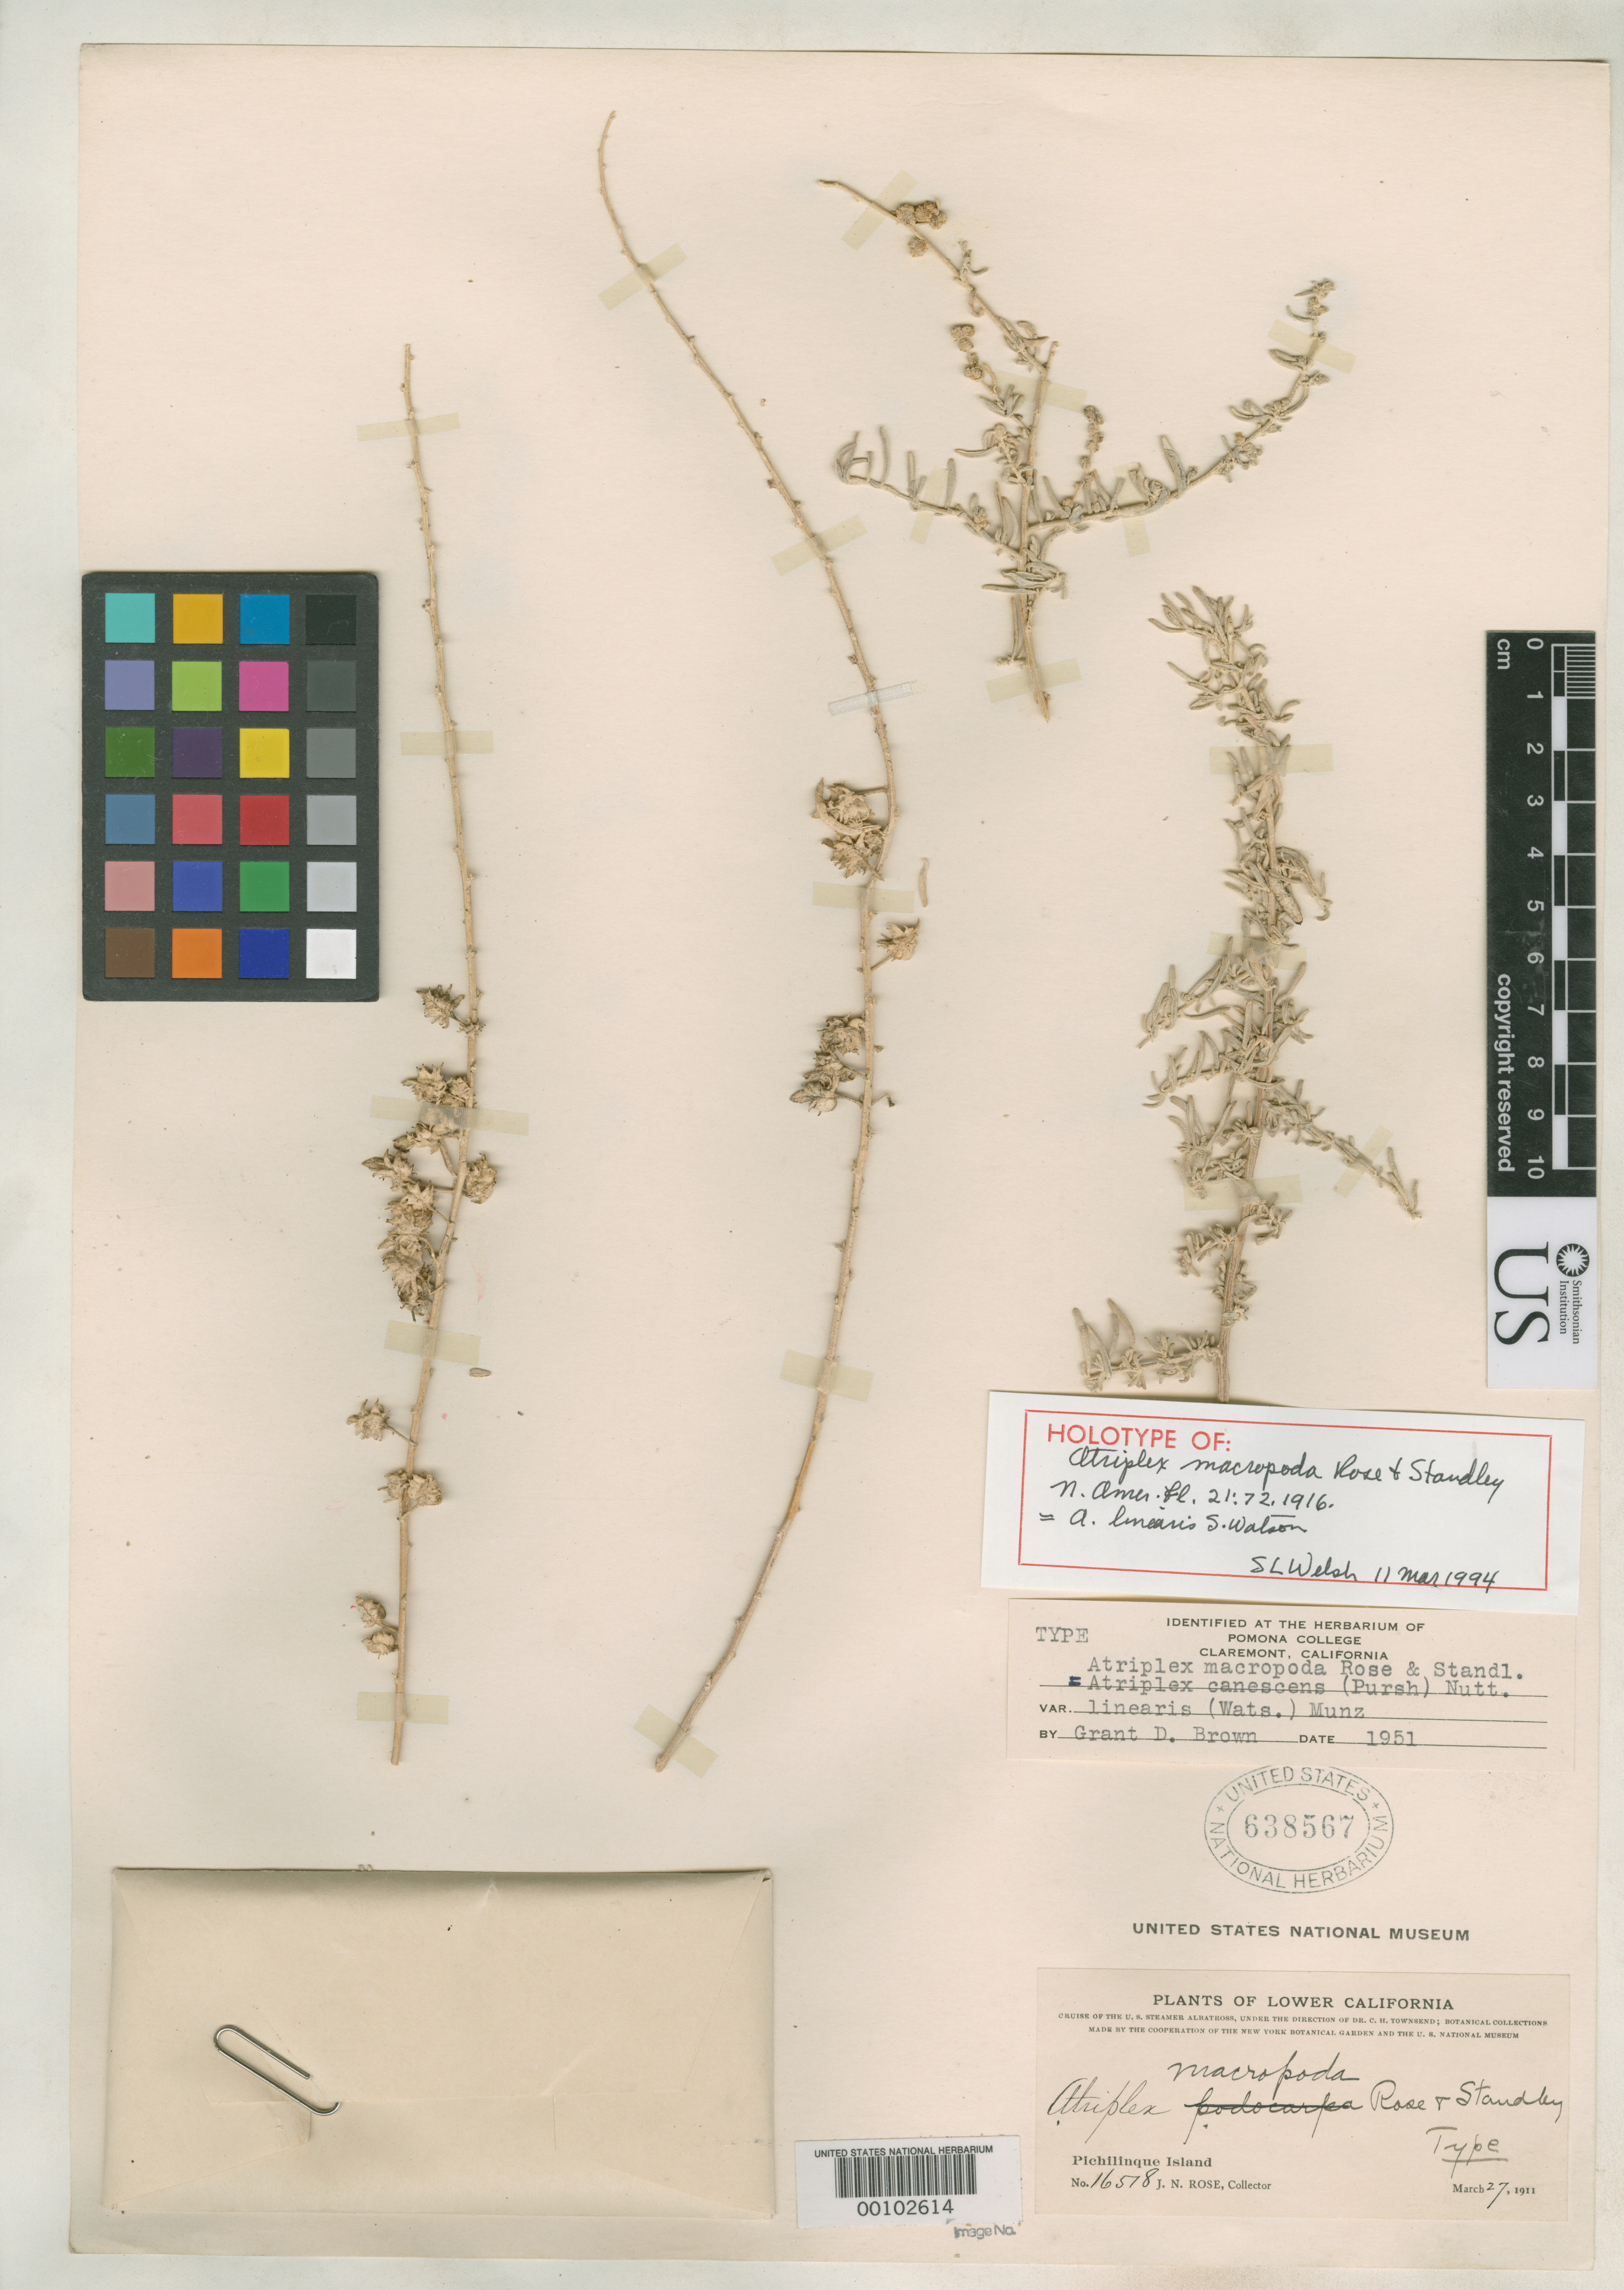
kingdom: Plantae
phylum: Tracheophyta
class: Magnoliopsida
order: Caryophyllales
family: Amaranthaceae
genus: Atriplex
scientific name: Atriplex macropoda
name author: Rose & Standl.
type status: Holotype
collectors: J. N. Rose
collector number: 16518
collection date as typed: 27 Mar 1911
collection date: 1911-03-27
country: Mexico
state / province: Baja California Sur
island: Pichilinque Island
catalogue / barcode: US 638567